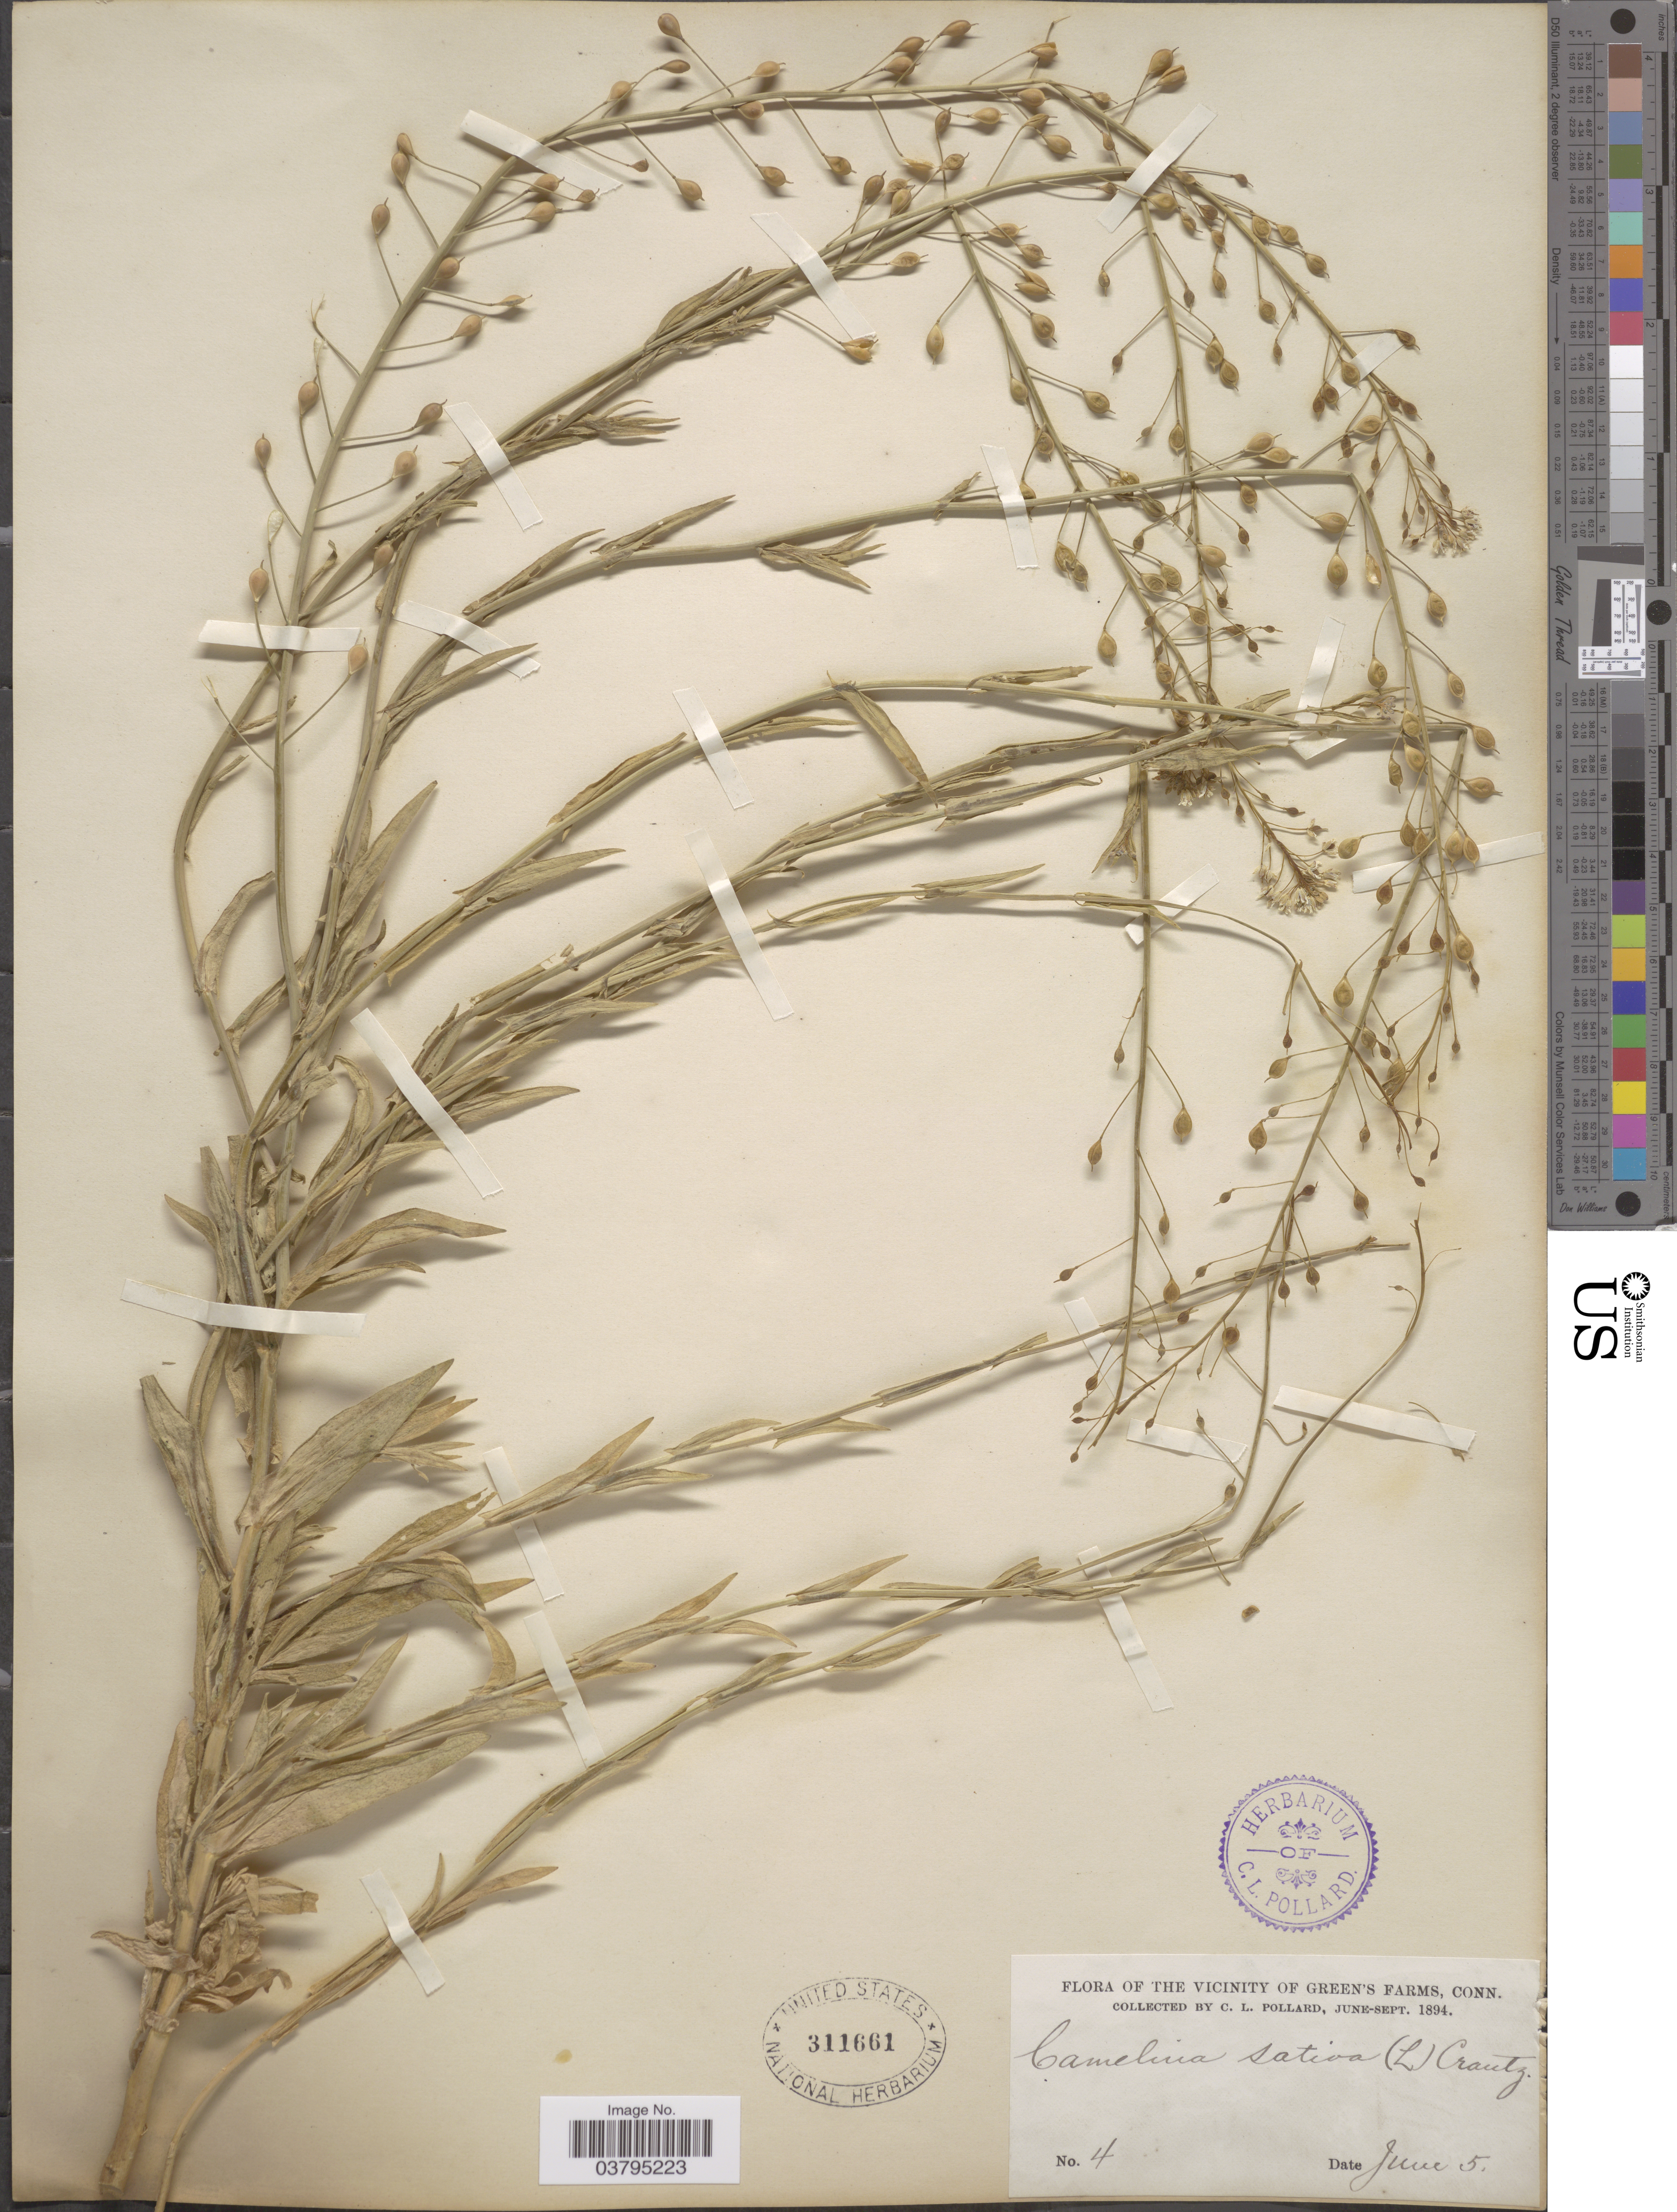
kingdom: Plantae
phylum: Tracheophyta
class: Magnoliopsida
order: Brassicales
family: Brassicaceae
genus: Camelina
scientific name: Camelina microcarpa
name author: DC.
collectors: C. L. Pollard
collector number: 4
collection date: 1894-06-05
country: United States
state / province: Connecticut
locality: The vicinity of Green's Farm.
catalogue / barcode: US 311661